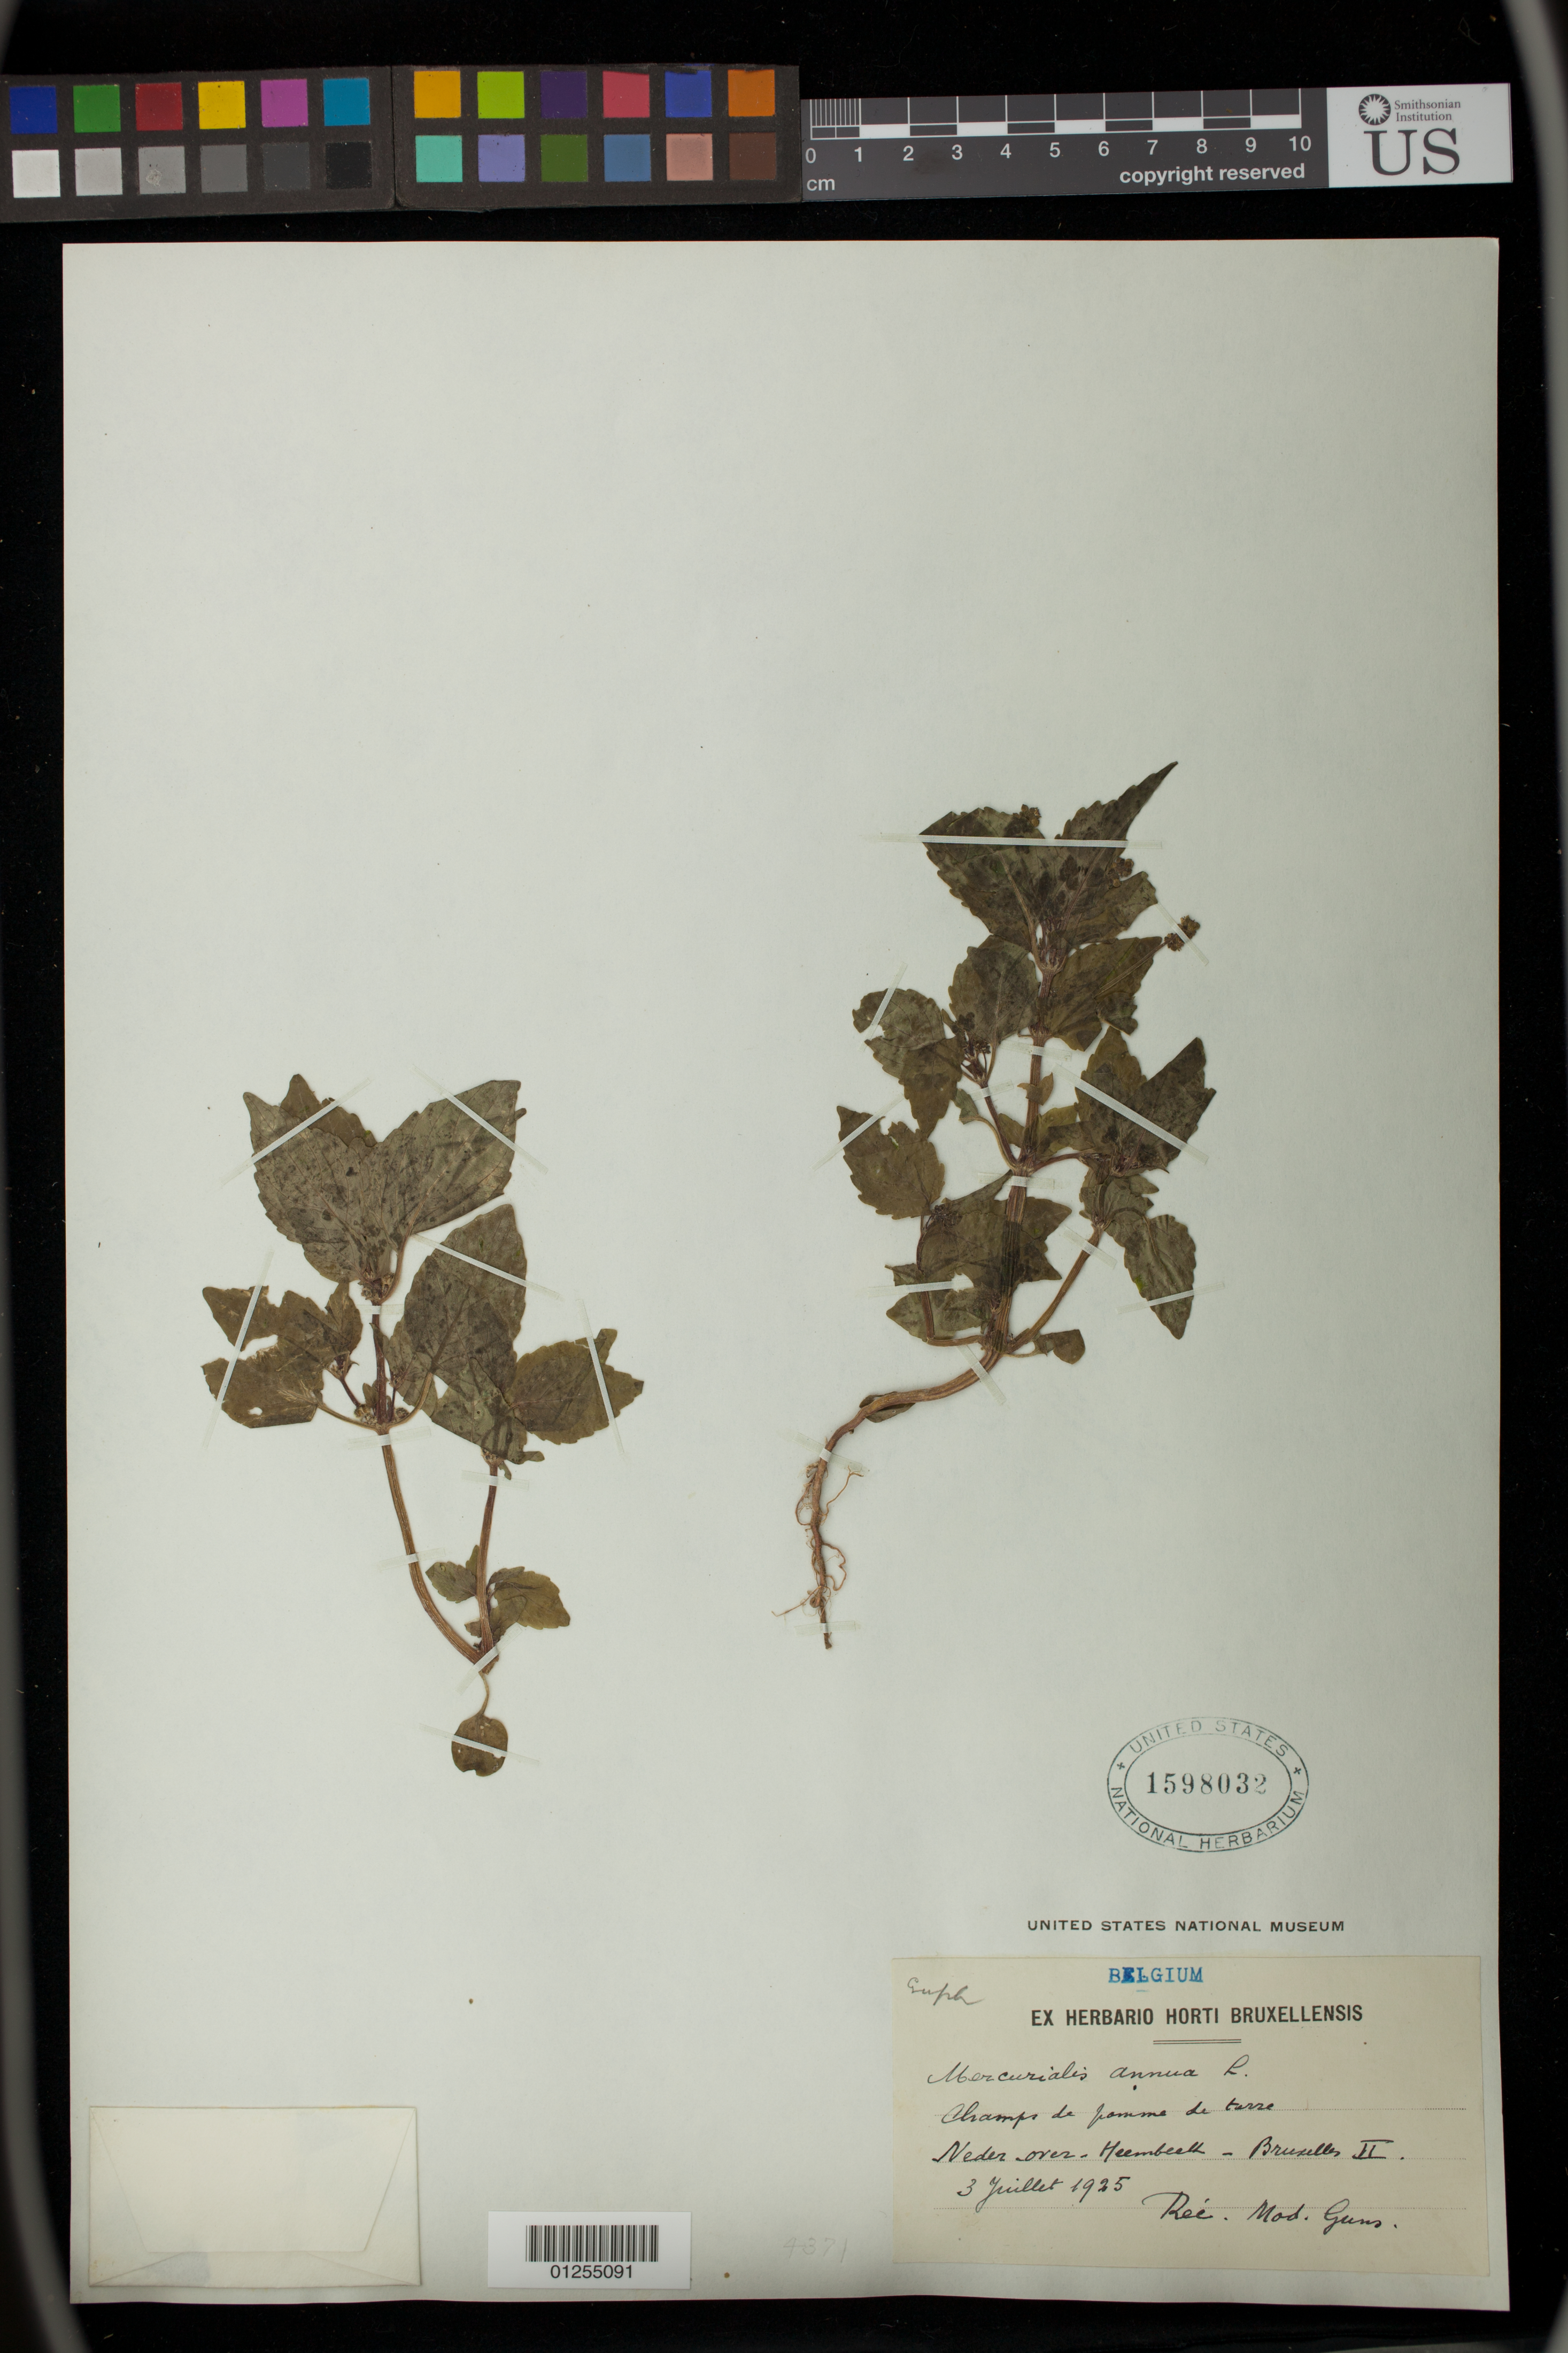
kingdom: Plantae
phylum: Tracheophyta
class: Magnoliopsida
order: Malpighiales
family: Euphorbiaceae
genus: Mercurialis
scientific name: Mercurialis annua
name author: L.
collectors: M. Gum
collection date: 1925-07-03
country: Belgium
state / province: Brussels, Capital District of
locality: Champs de pomme de terre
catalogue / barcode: US 1598032